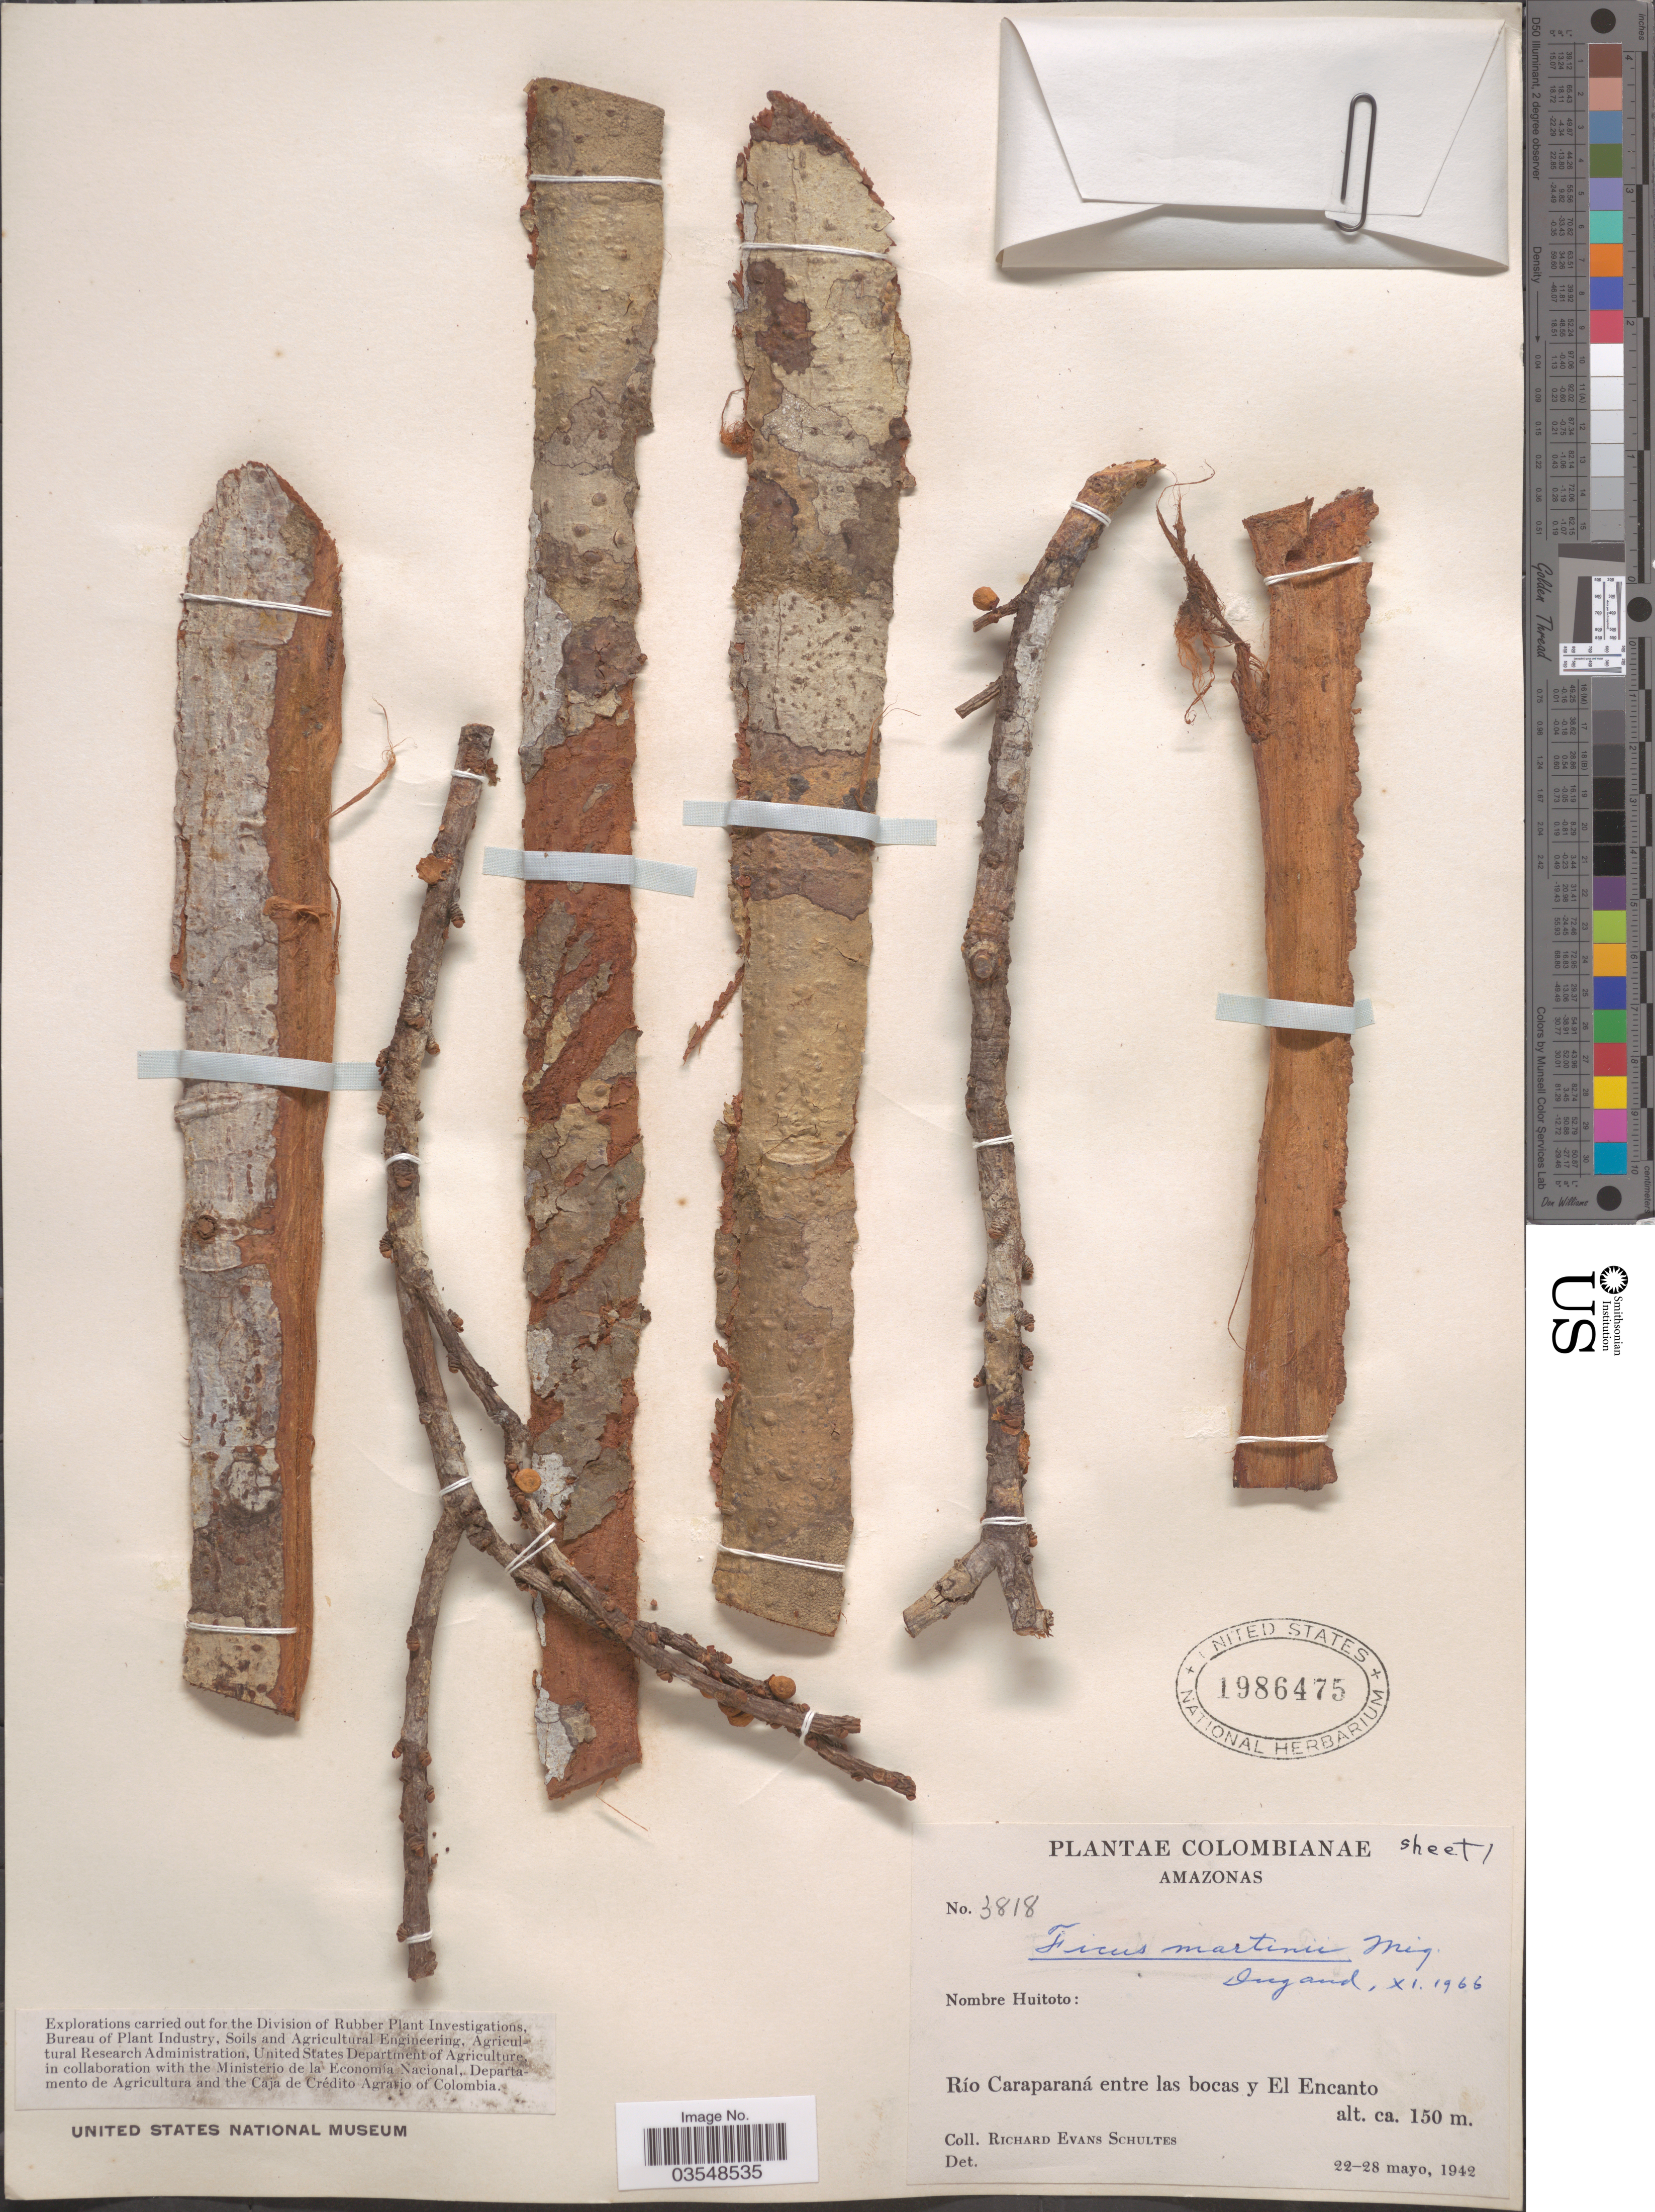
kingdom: Plantae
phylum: Tracheophyta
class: Magnoliopsida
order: Rosales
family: Moraceae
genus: Ficus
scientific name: Ficus guianensis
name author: Desv. ex Ham.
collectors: R. E. Schultes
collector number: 3818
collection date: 1942-05-22/1942-05-28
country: Colombia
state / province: Amazônas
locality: Río Caraparaná entre las bocas y El Encanto.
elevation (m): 150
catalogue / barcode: US 1986475